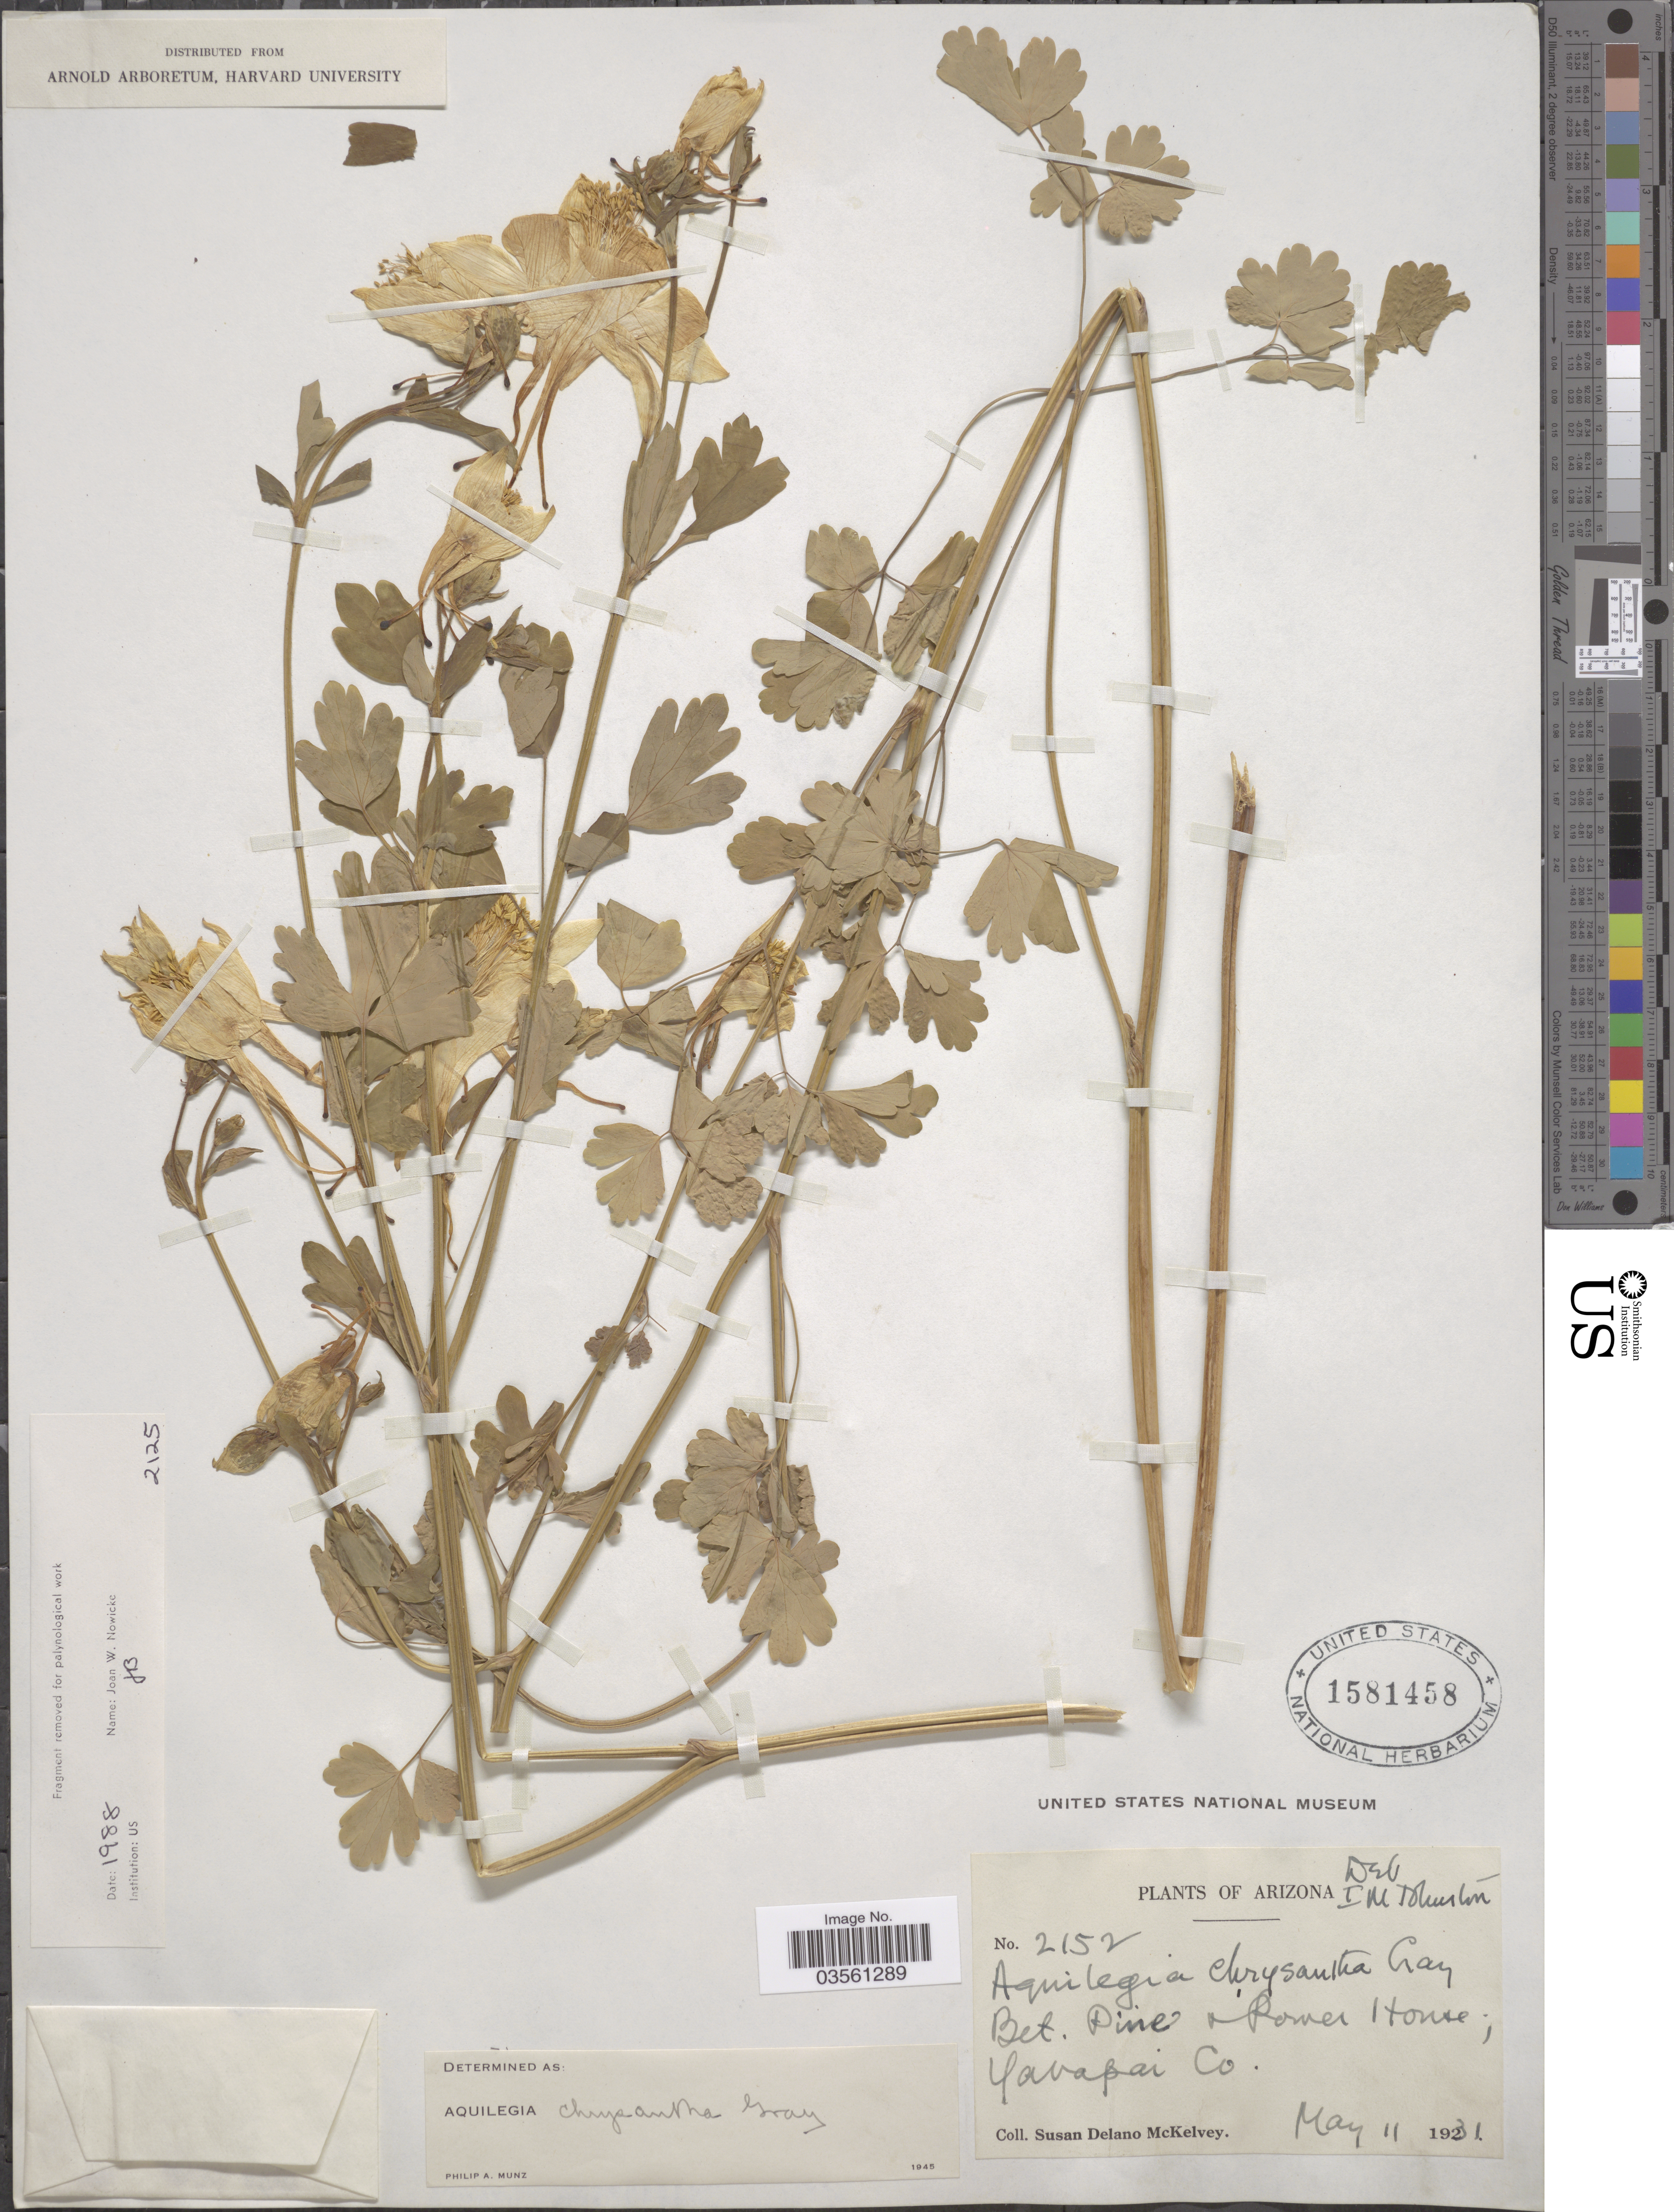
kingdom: Plantae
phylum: Tracheophyta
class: Magnoliopsida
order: Ranunculales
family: Ranunculaceae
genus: Aquilegia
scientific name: Aquilegia chrysantha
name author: A. Gray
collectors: S. A. McKelvey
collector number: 2152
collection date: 1931-05-11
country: United States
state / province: Arizona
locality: Bet. Pine & Power House, Yavapai Co.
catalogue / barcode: US 1581458